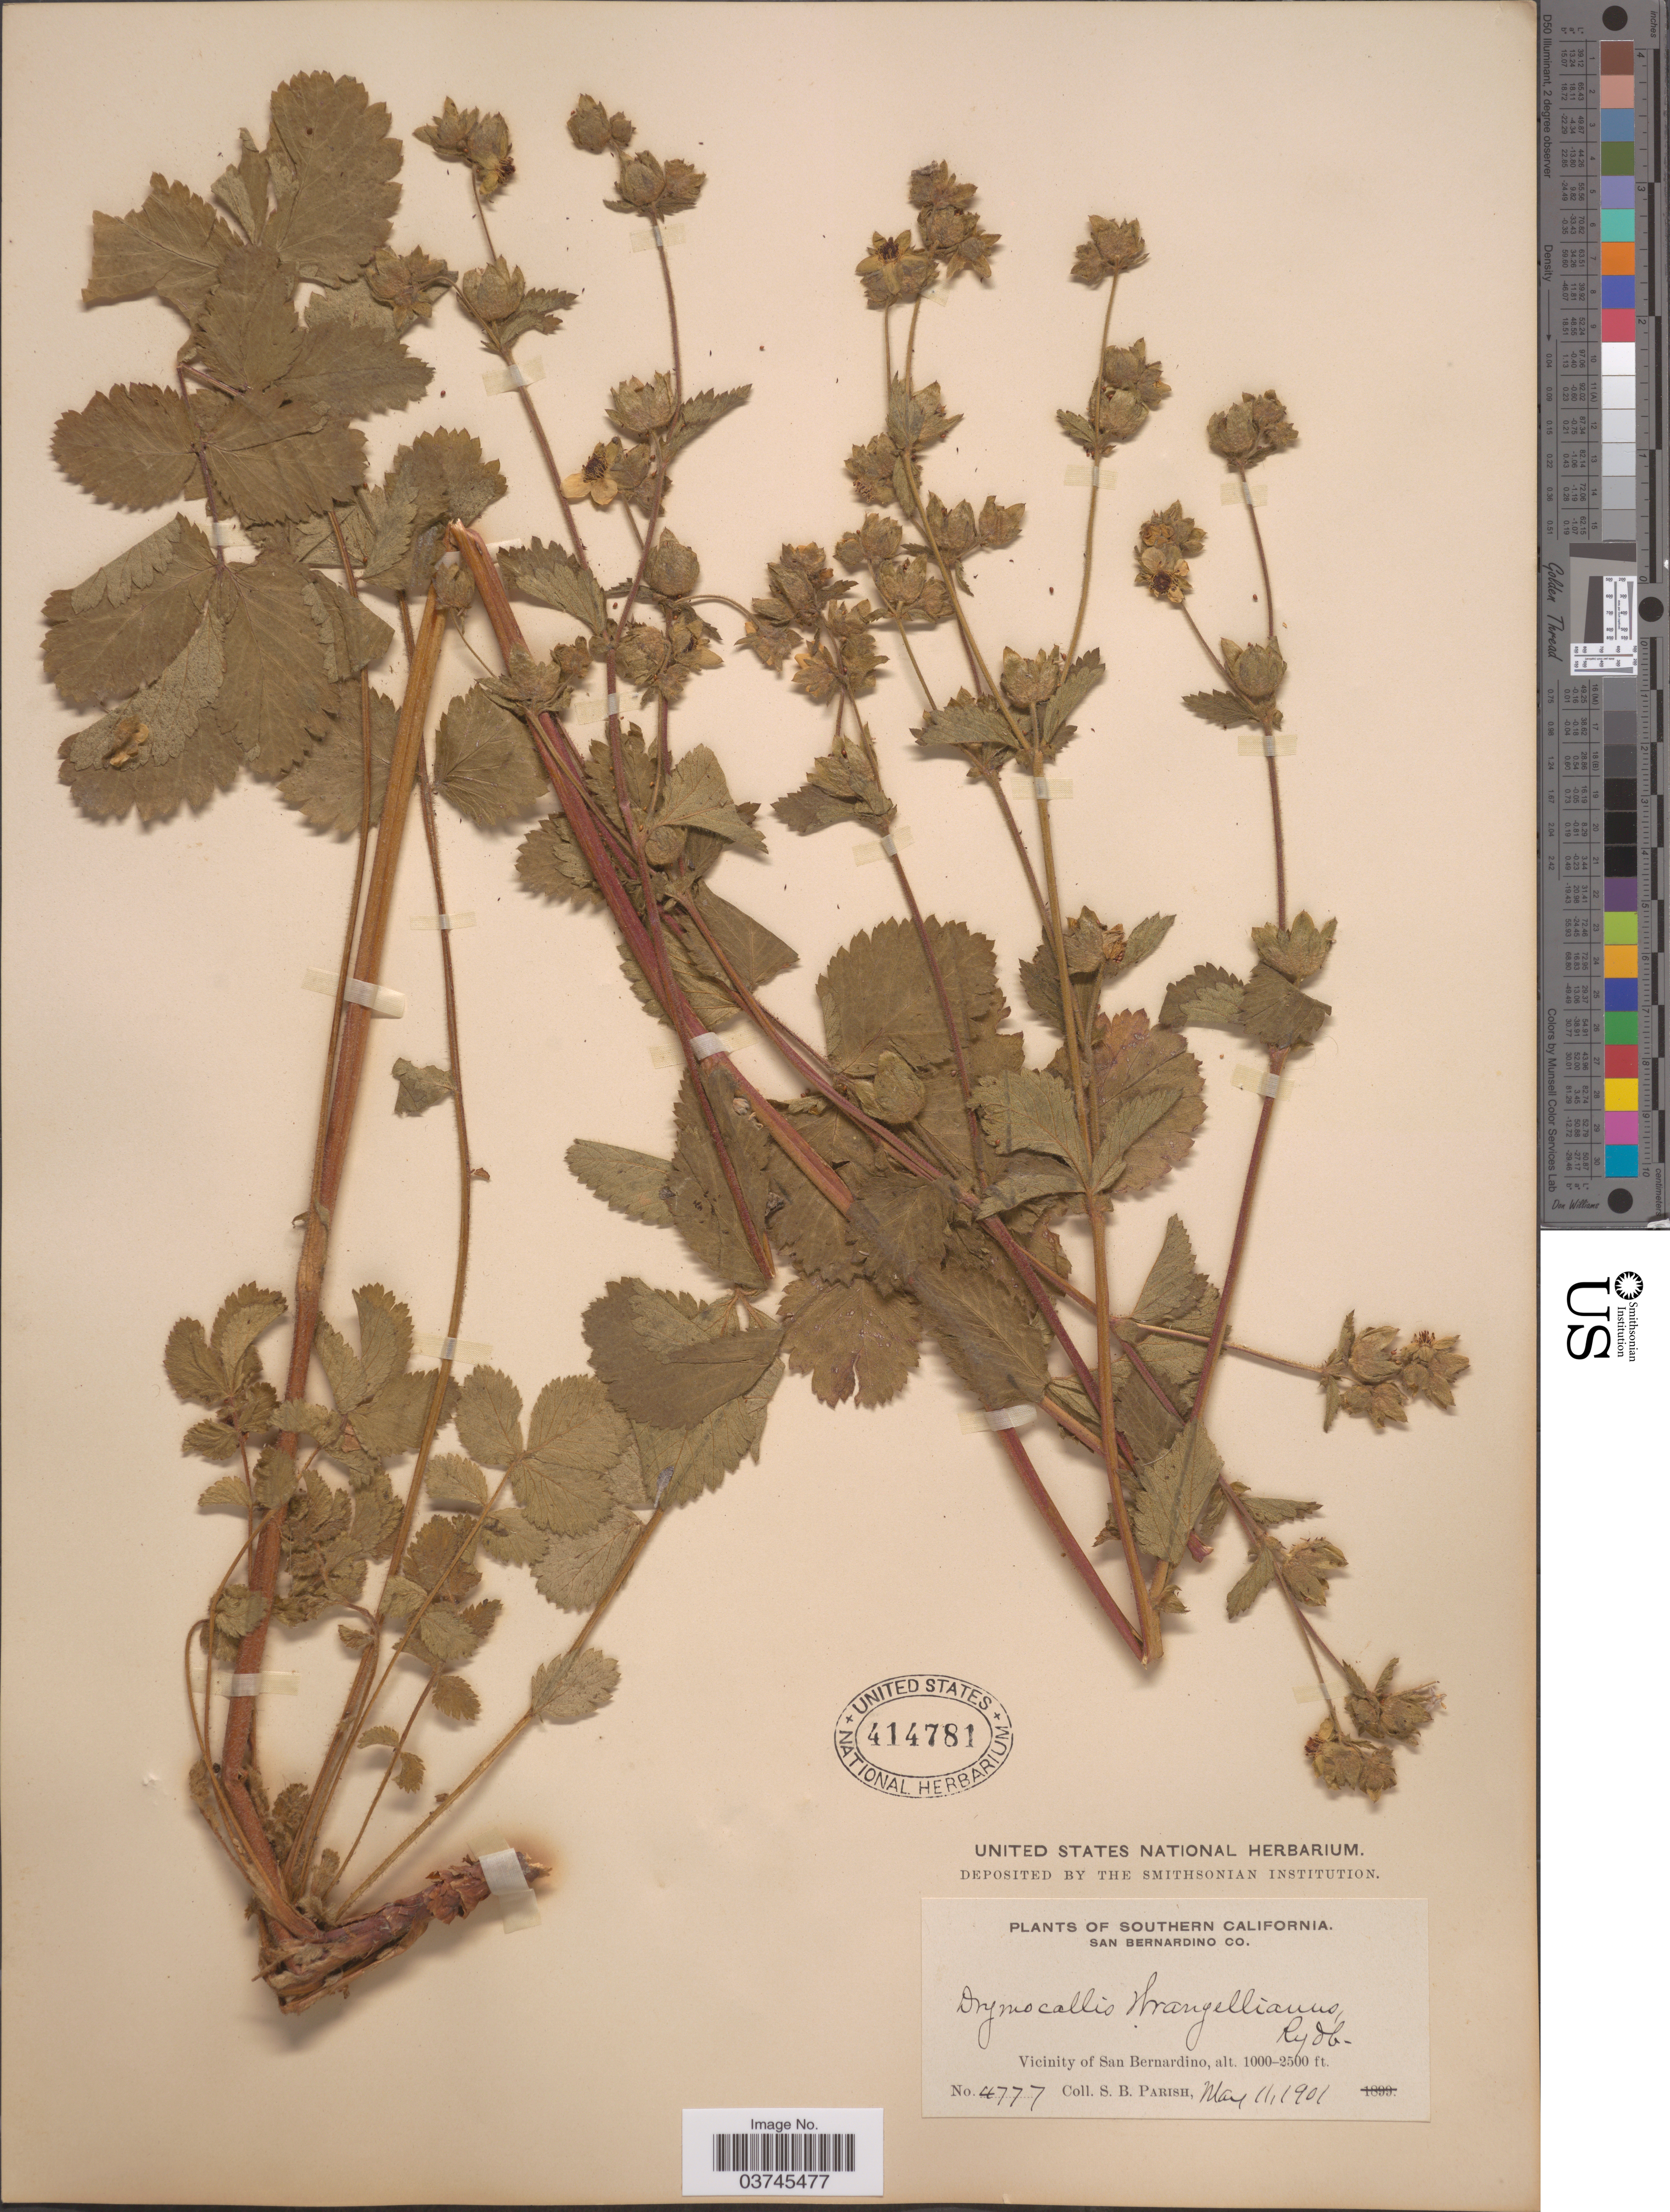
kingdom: Plantae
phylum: Tracheophyta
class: Magnoliopsida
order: Rosales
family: Rosaceae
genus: Drymocallis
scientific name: Drymocallis glandulosa var. wrangelliana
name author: (Greene) Ertter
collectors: S. B. Parish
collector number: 4777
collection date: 1901-05-11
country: United States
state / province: California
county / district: San Bernardino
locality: Southern California. San Bernardino Co. Vicinity of San Bernardino.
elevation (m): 305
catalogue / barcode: US 414781